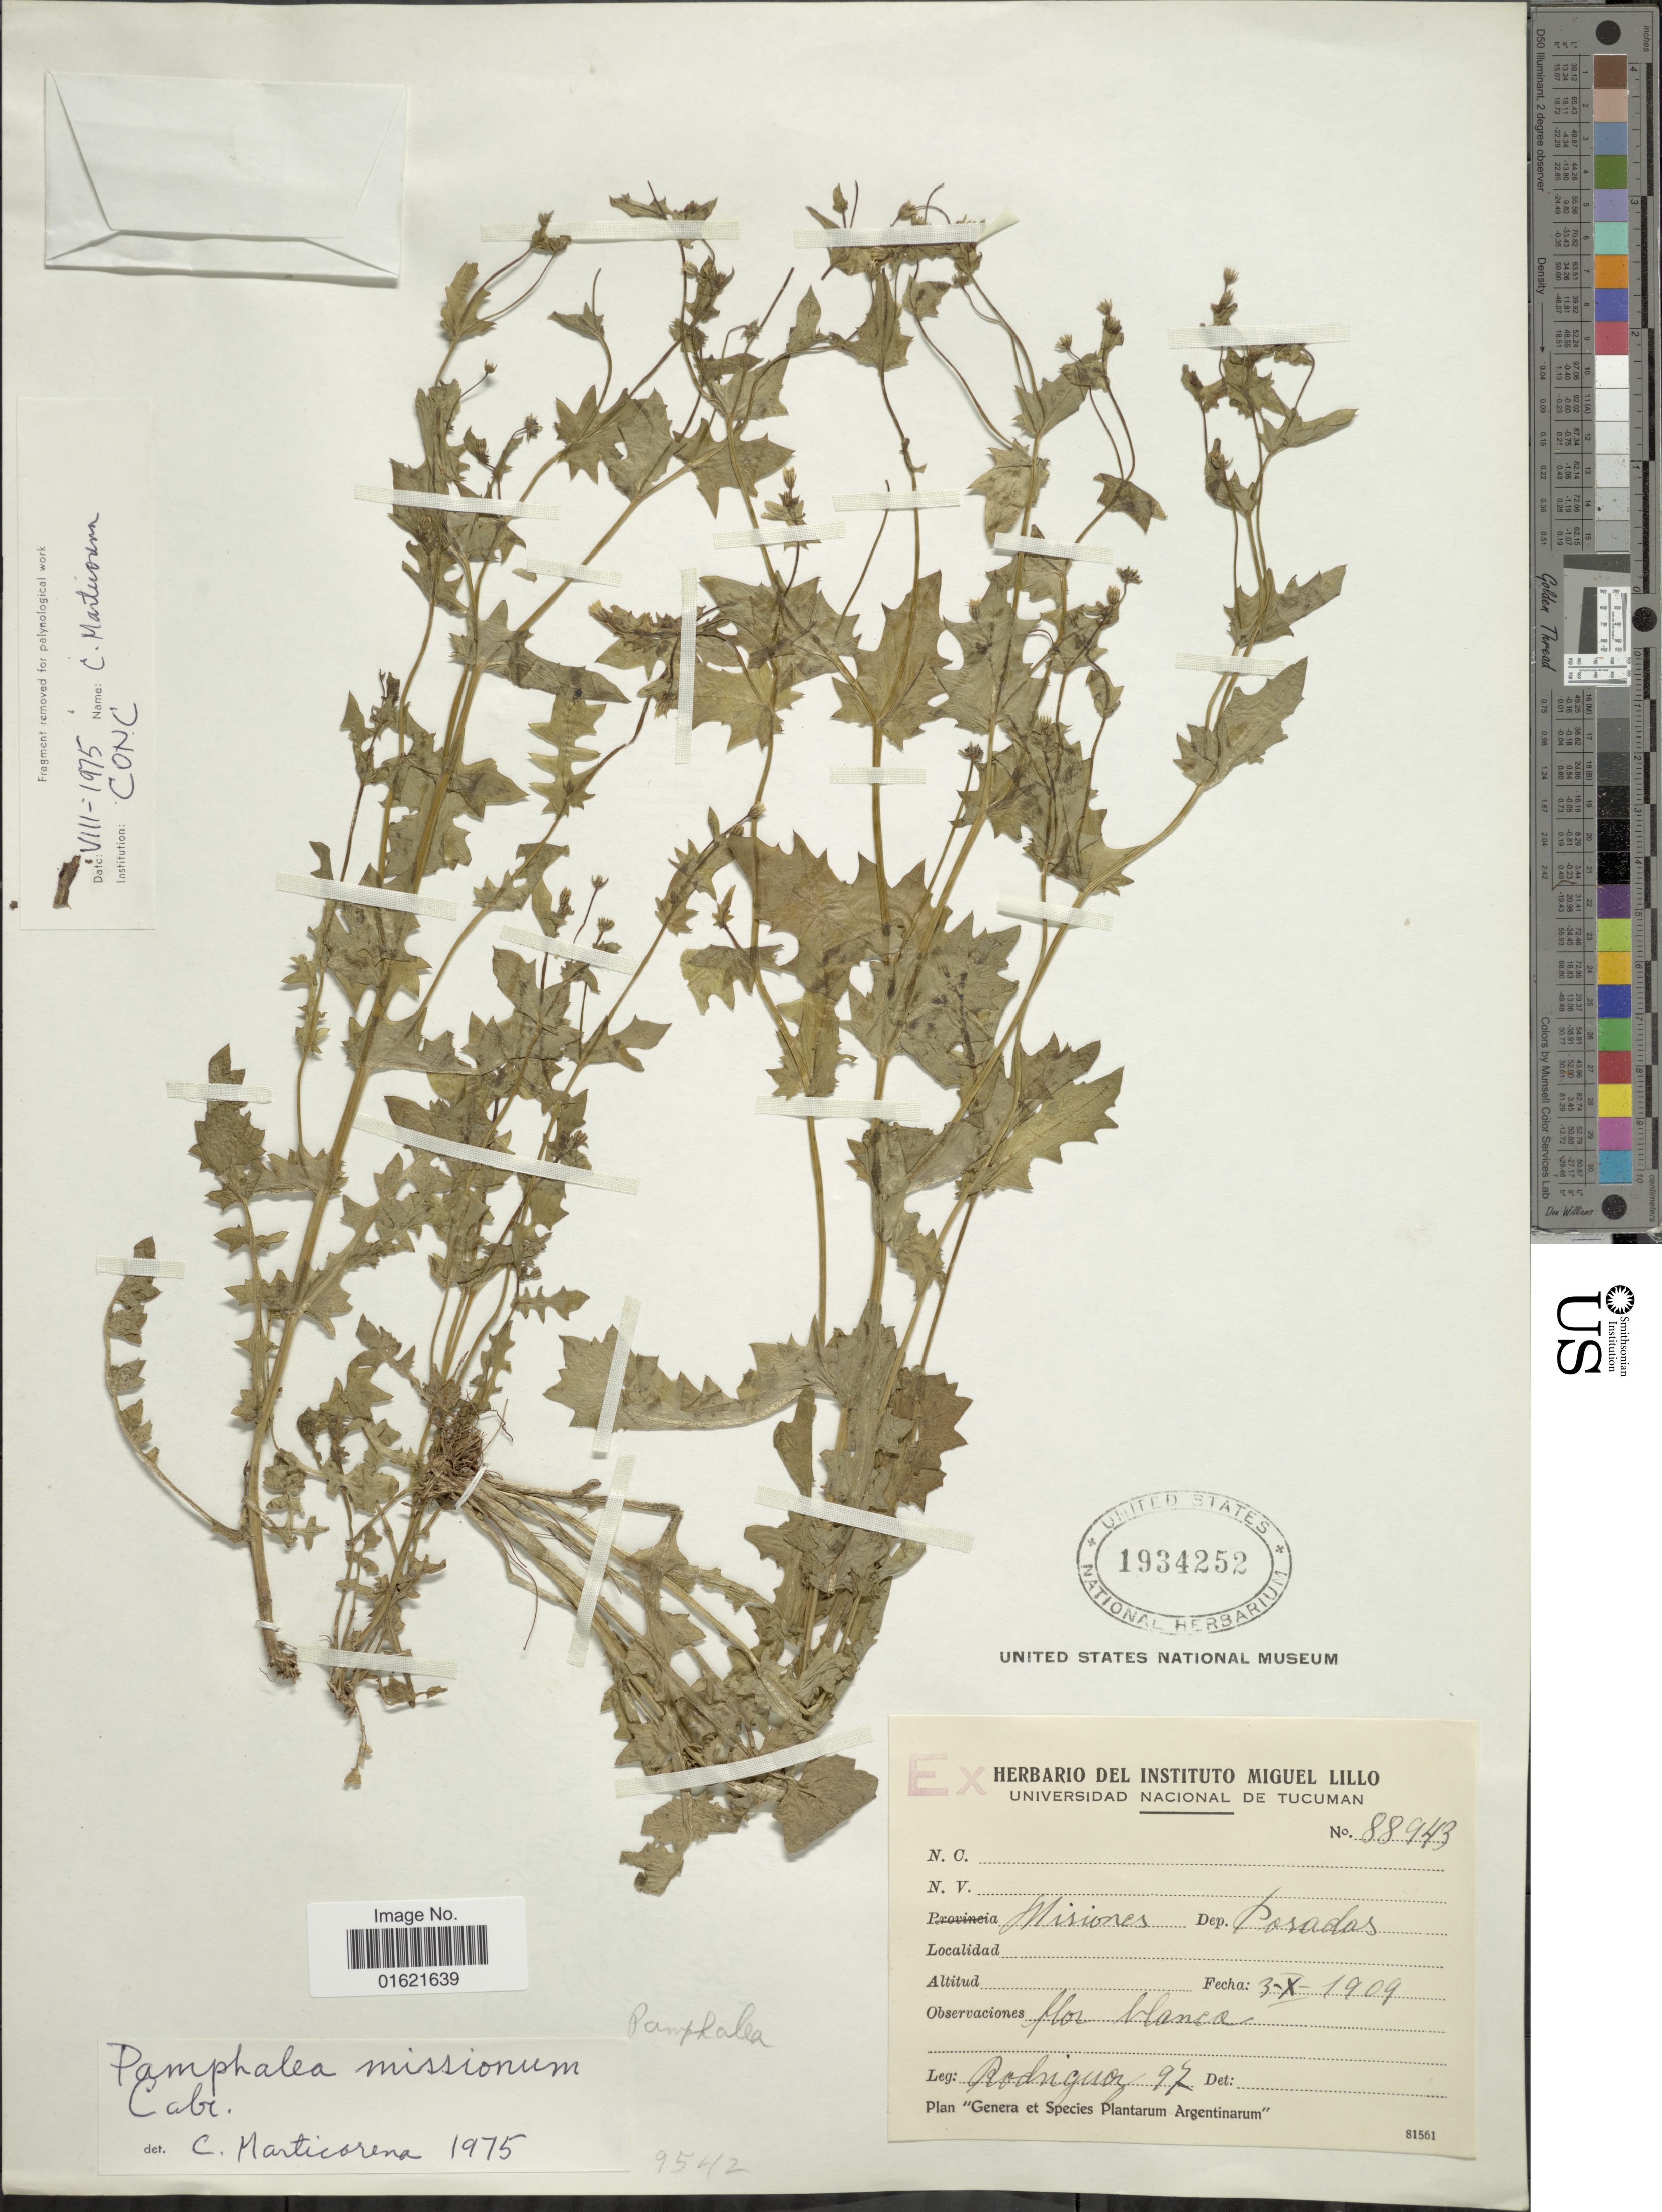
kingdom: Plantae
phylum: Tracheophyta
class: Magnoliopsida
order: Asterales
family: Asteraceae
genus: Panphalea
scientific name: Panphalea missionum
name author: Cabrera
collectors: Rodriguez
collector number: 97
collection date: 1909-10-03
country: Argentina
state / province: Misiones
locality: Posadas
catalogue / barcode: US 1934252